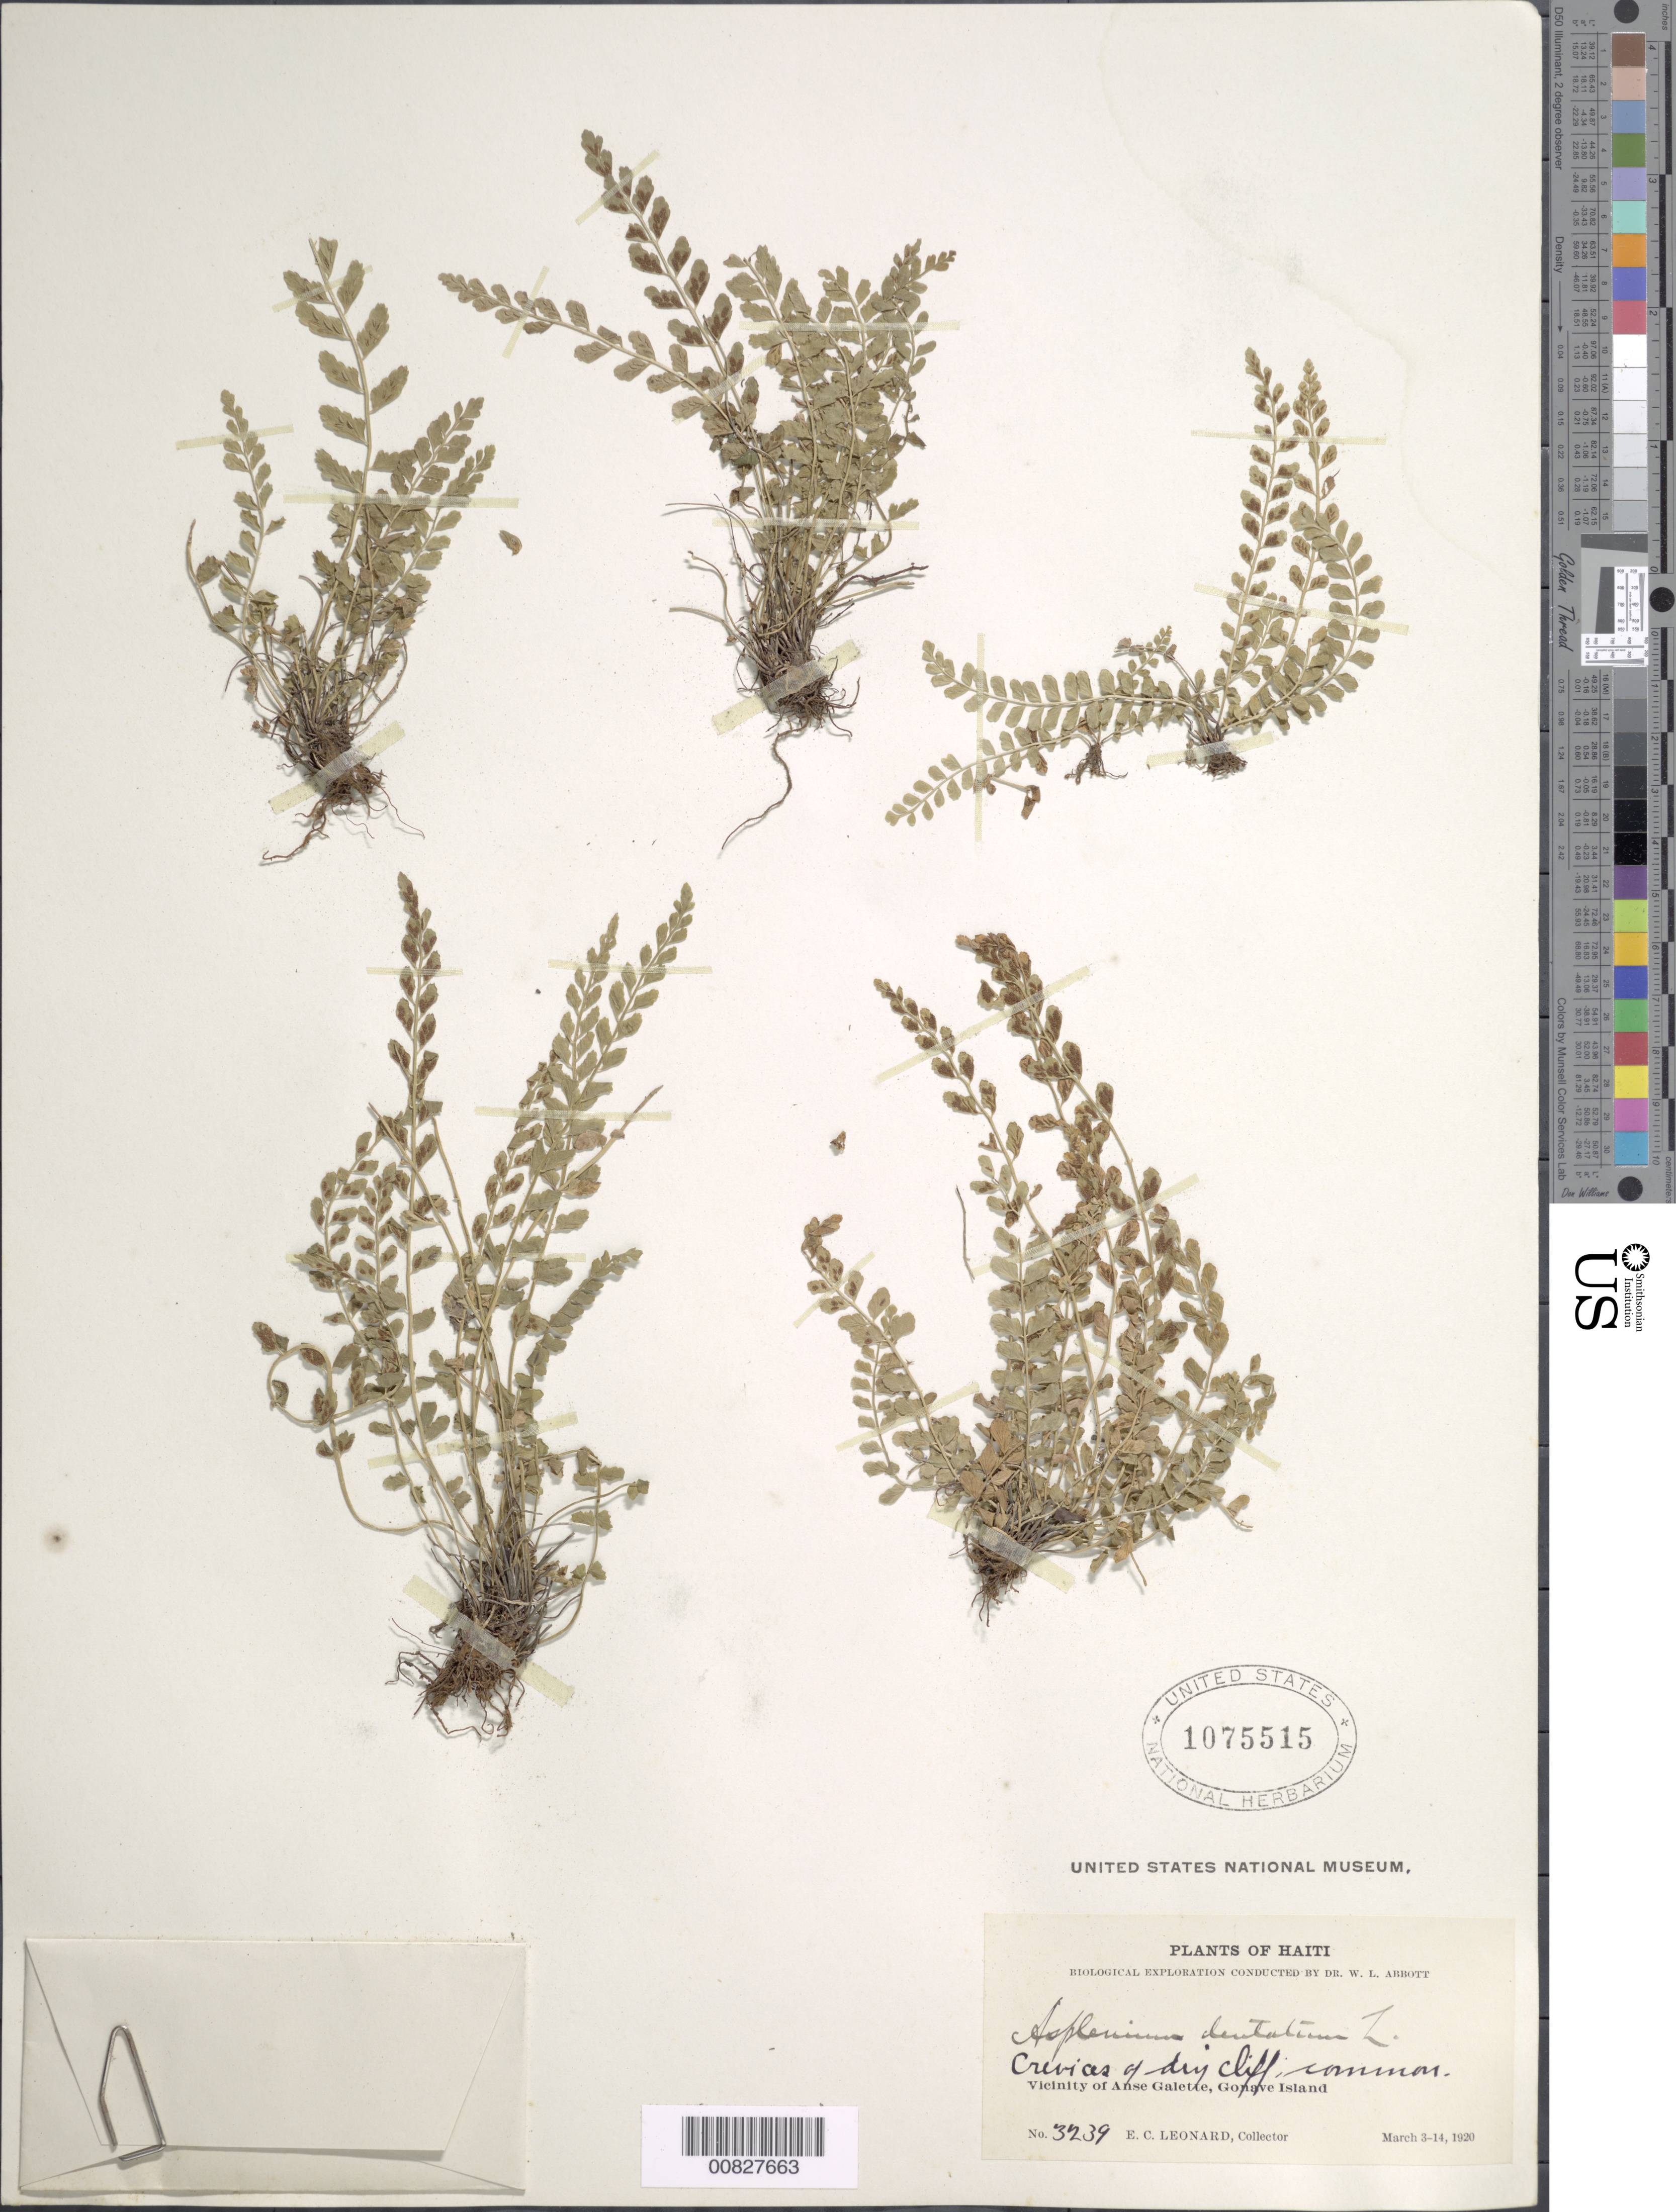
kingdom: Plantae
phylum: Tracheophyta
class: Polypodiopsida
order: Polypodiales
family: Aspleniaceae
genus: Asplenium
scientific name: Asplenium trichomanes-dentatum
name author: L.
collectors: E. C. Leonard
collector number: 3239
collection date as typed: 03 Mar 1920 to 14 Mar 1920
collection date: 1920-03-03/1920-03-14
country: Haiti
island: Hispaniola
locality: Gonave Island, Anse Galette vicinity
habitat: Crevices of dry cliff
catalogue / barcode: US 1075515